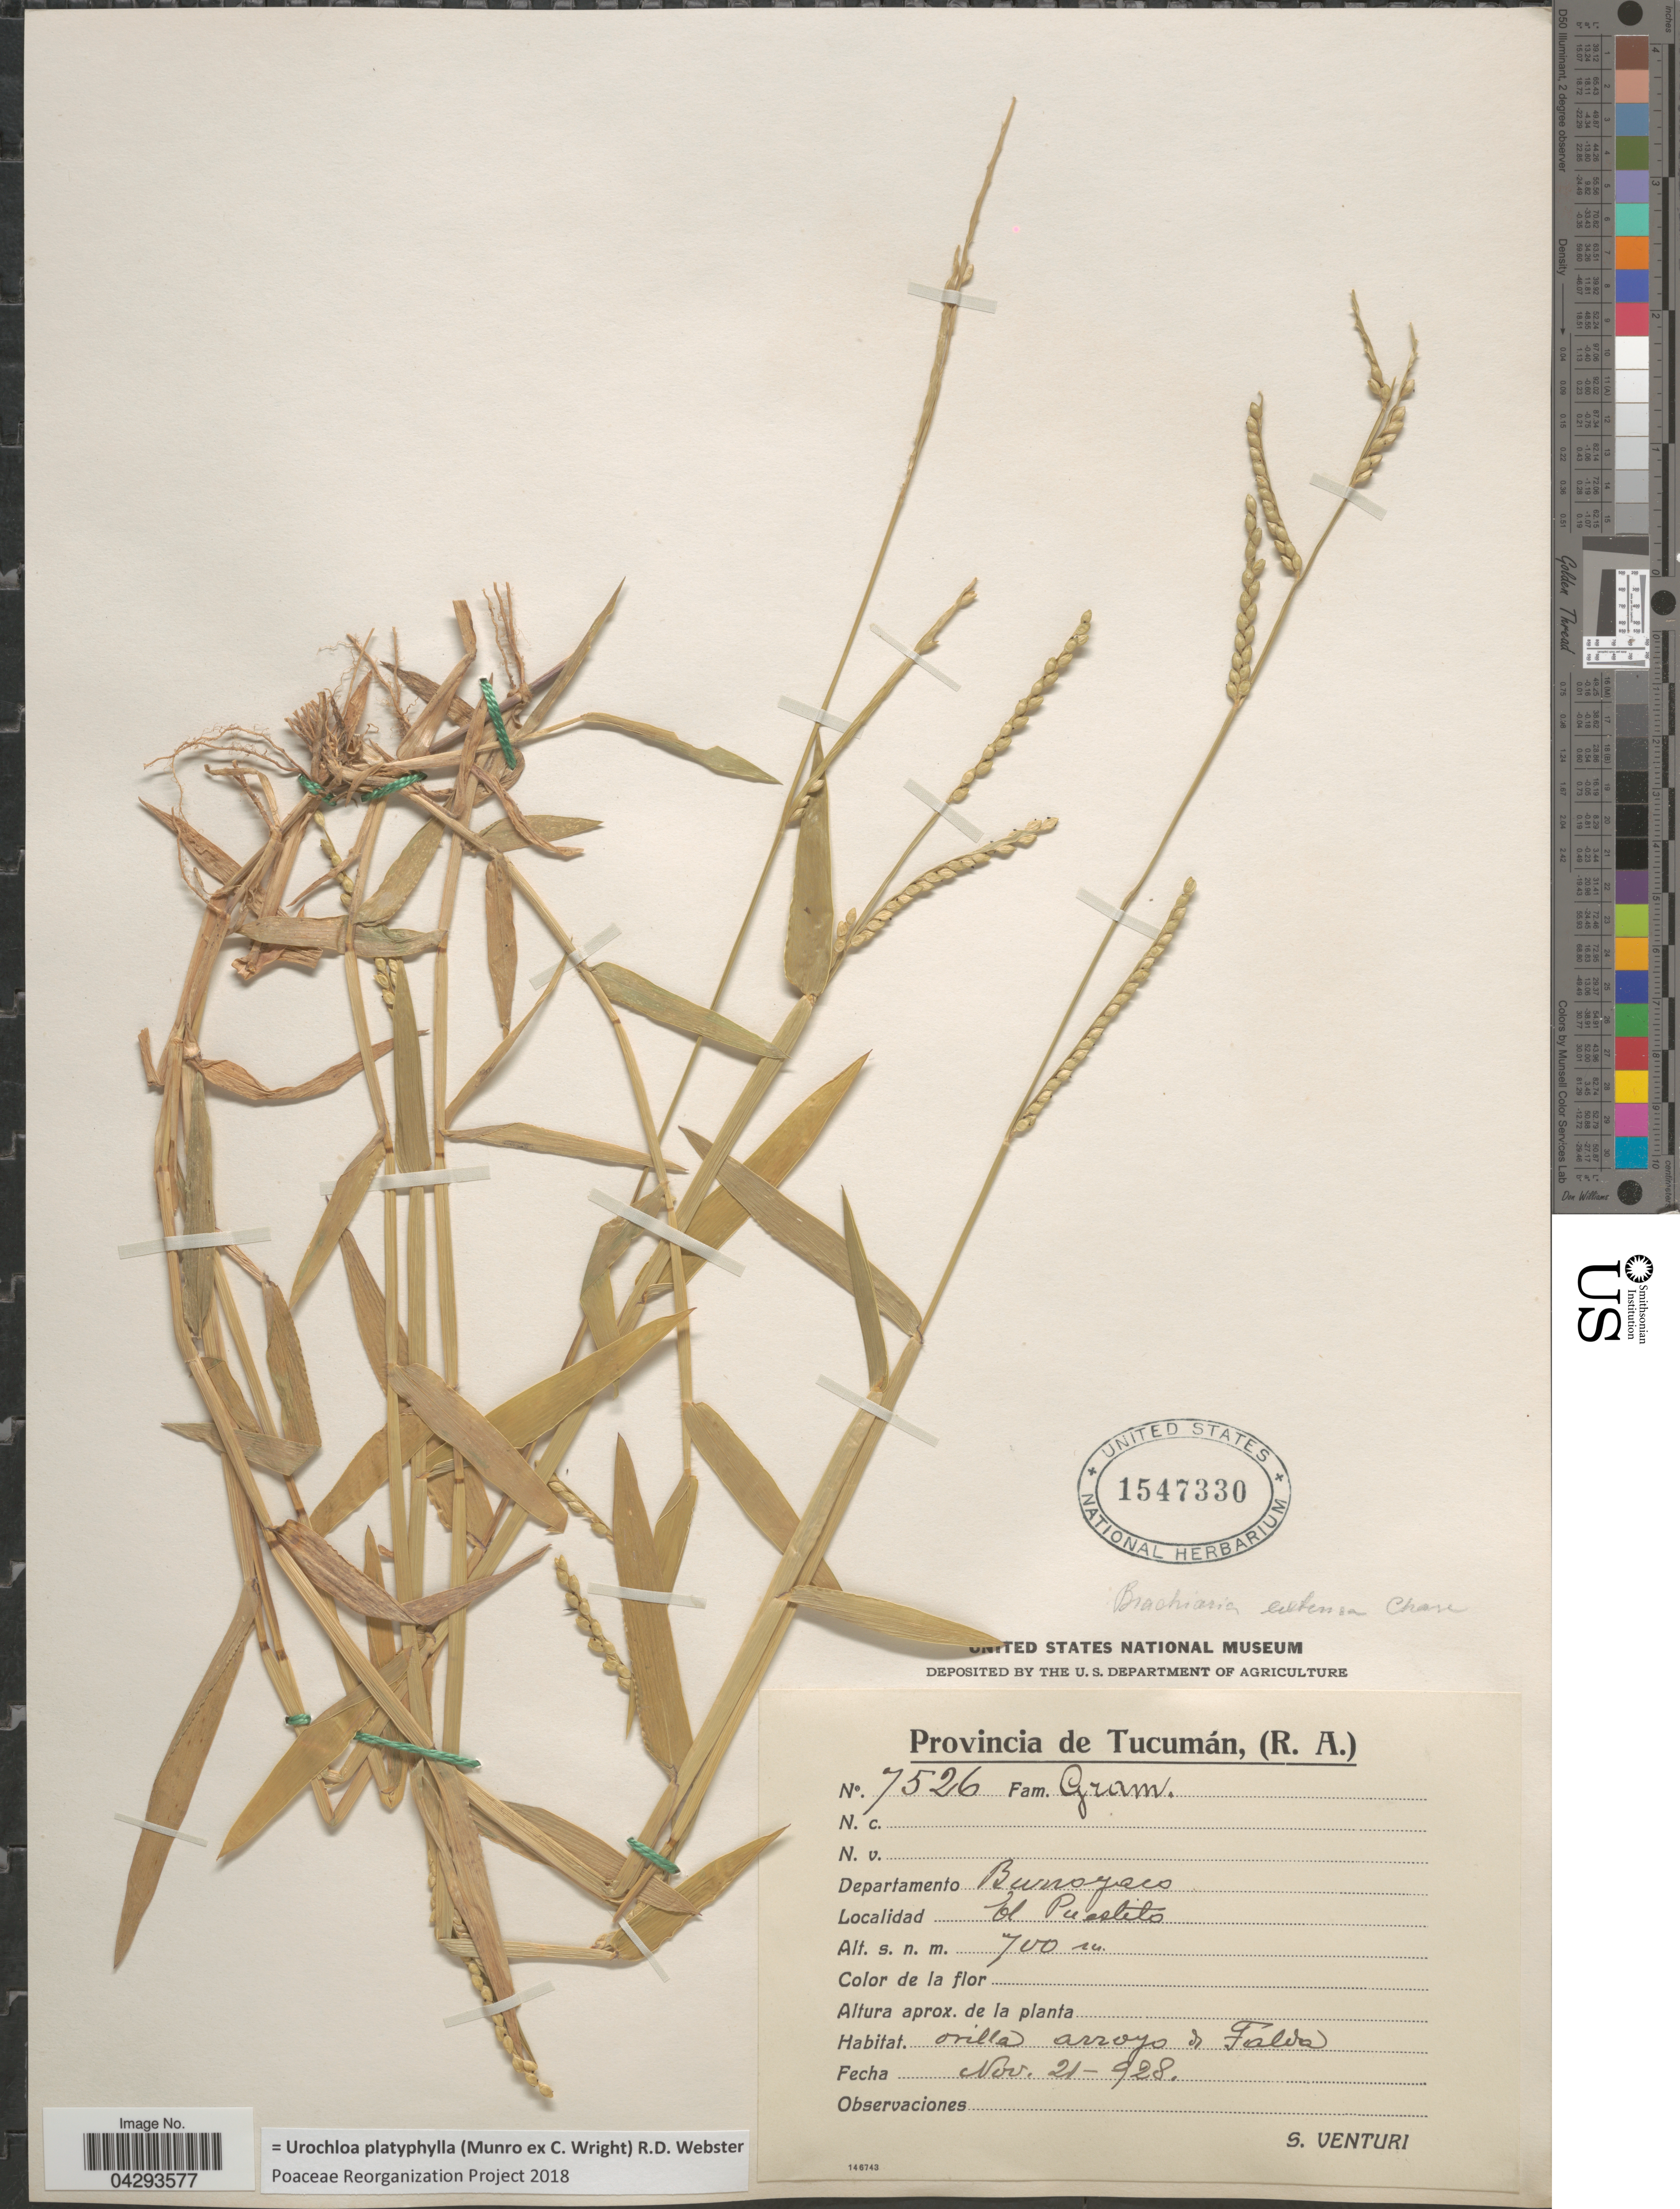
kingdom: Plantae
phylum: Tracheophyta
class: Liliopsida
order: Poales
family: Poaceae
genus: Urochloa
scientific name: Urochloa platyphylla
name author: (Munro ex C. Wright) R.D. Webster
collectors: S. Venturi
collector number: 7526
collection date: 1928-11-21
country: Argentina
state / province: Tucuman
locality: Departamento Burruyacú. El Puestito.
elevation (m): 700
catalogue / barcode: US 1547330